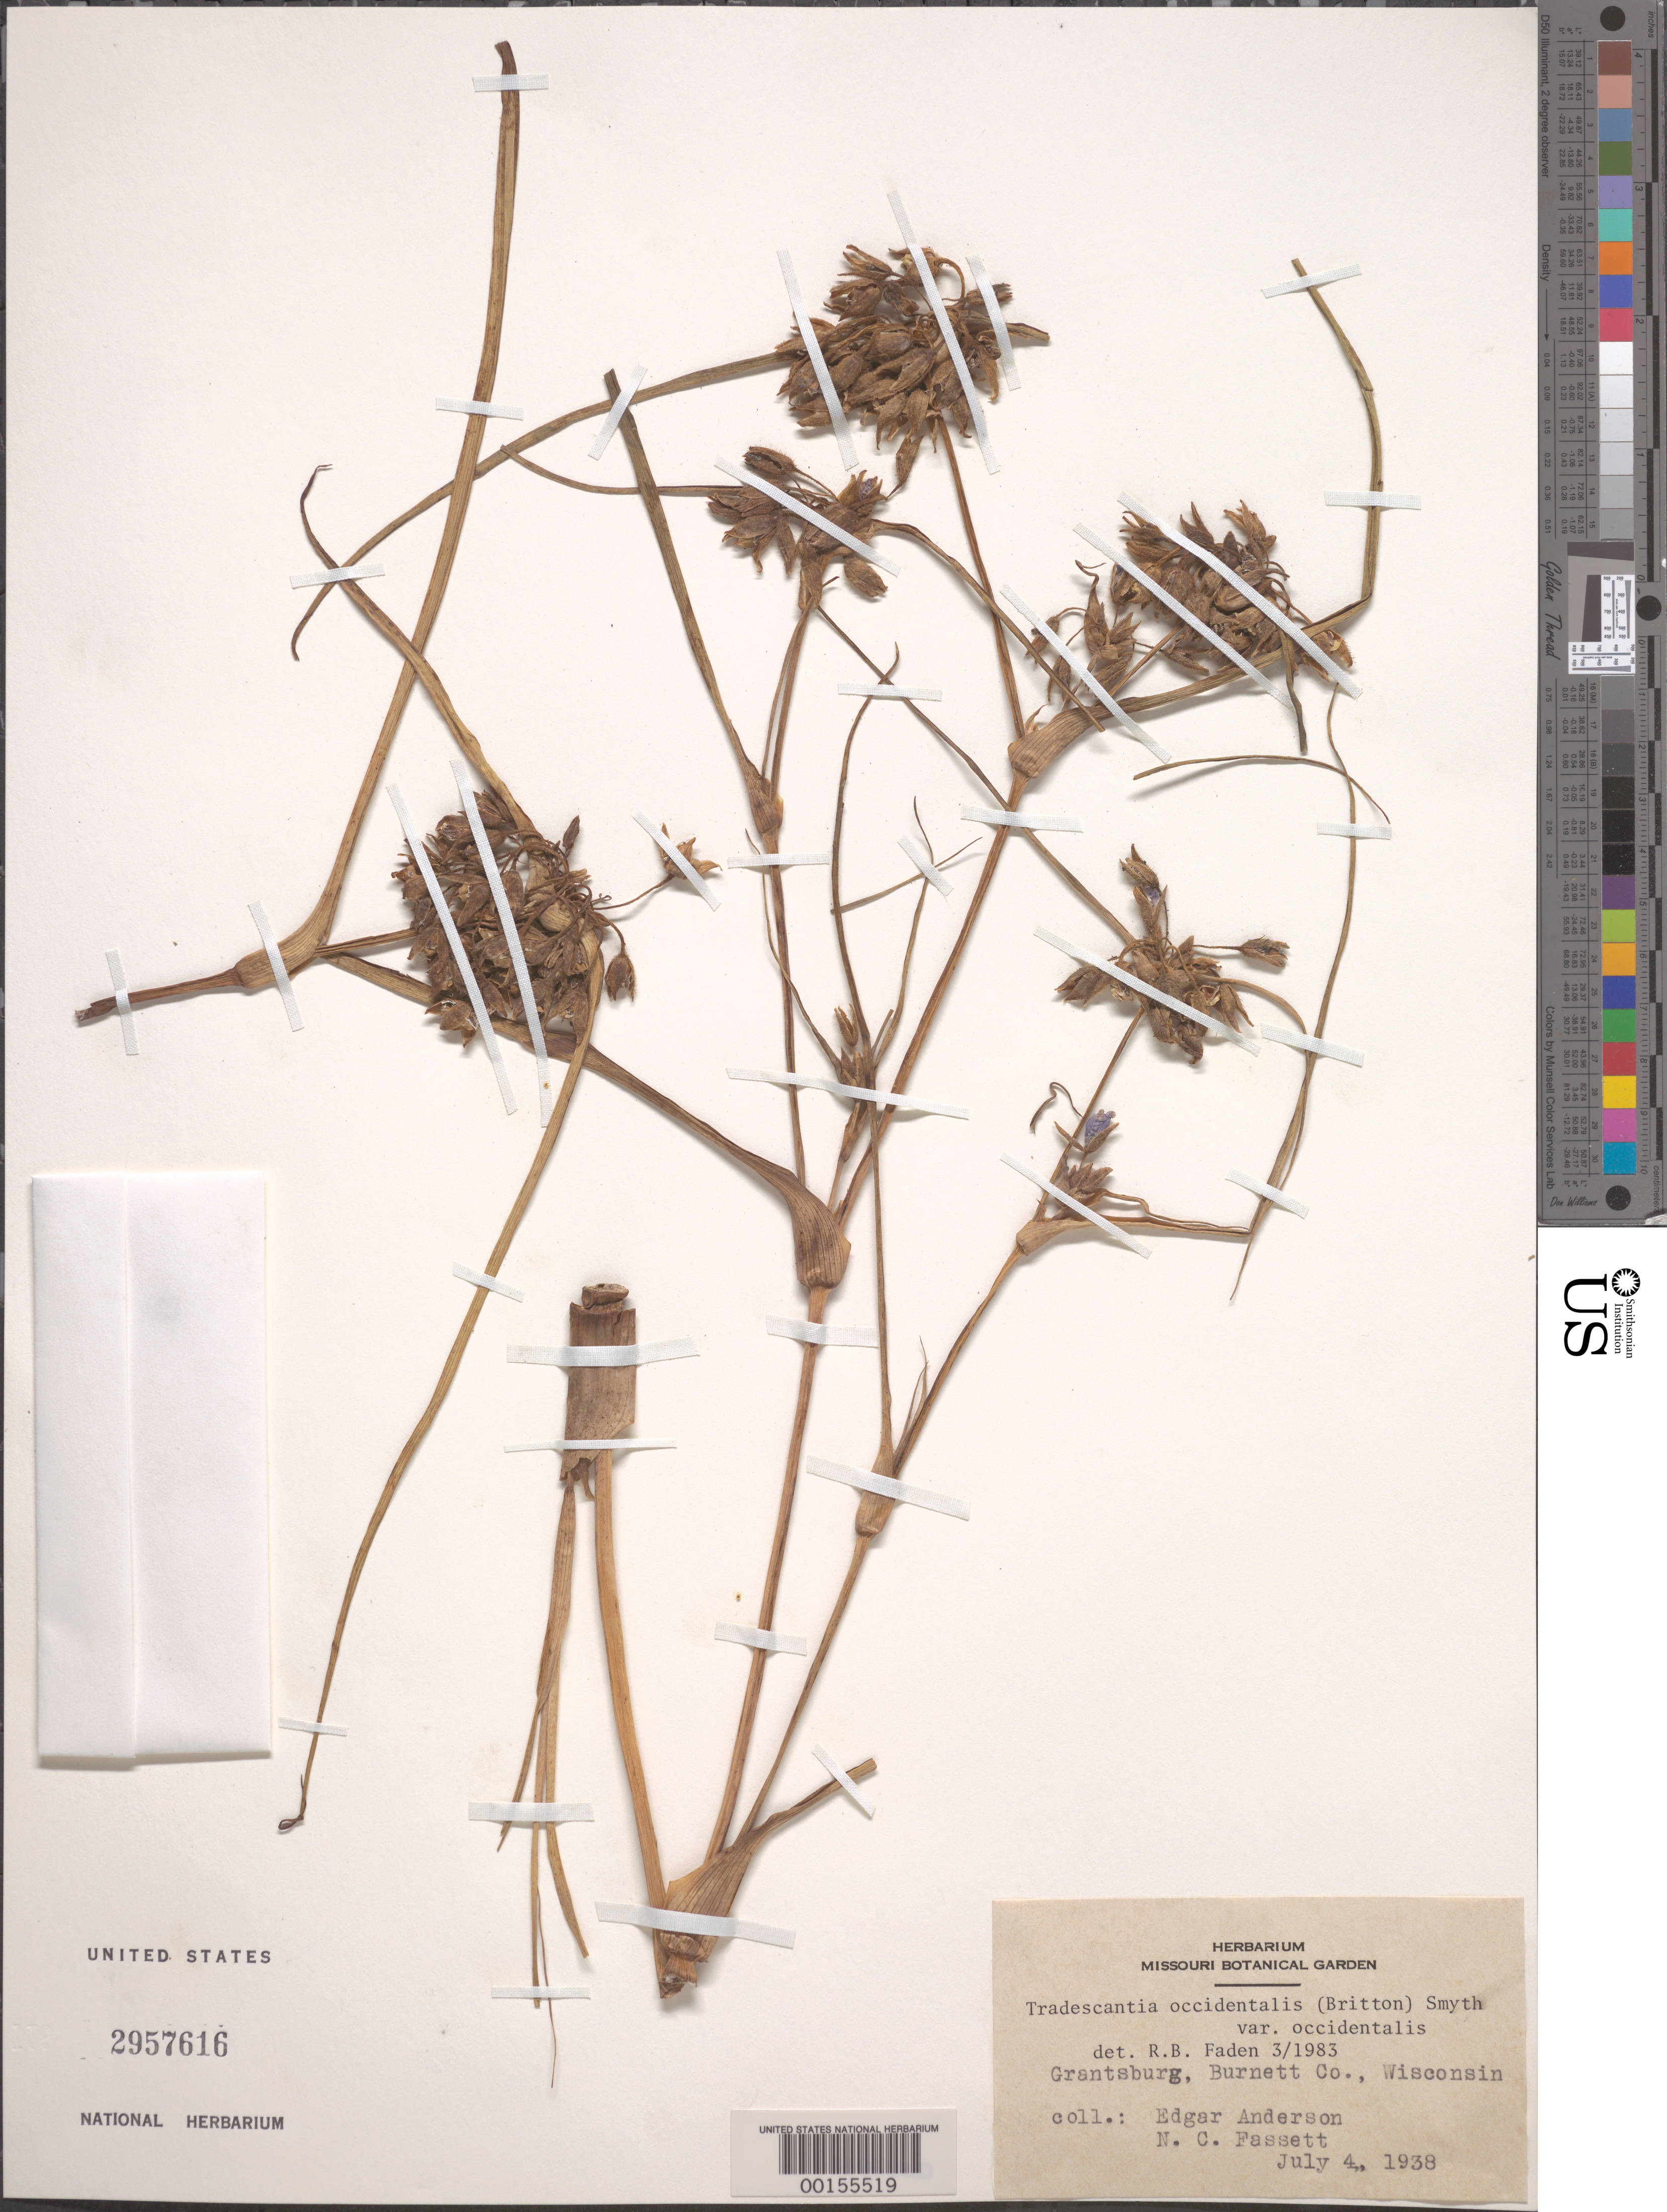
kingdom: Plantae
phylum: Tracheophyta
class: Liliopsida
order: Commelinales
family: Commelinaceae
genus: Tradescantia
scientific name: Tradescantia occidentalis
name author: (Britton) Smyth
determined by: Faden, Robert B., (US), Smithsonian Institution - National Museum of Natural History (UNITED STATES)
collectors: E. S. Anderson & N. C. Fassett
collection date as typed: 04 Jul 1938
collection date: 1938-07-04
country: United States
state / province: Wisconsin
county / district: Burnett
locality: Grantsburg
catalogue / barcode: US 2957616